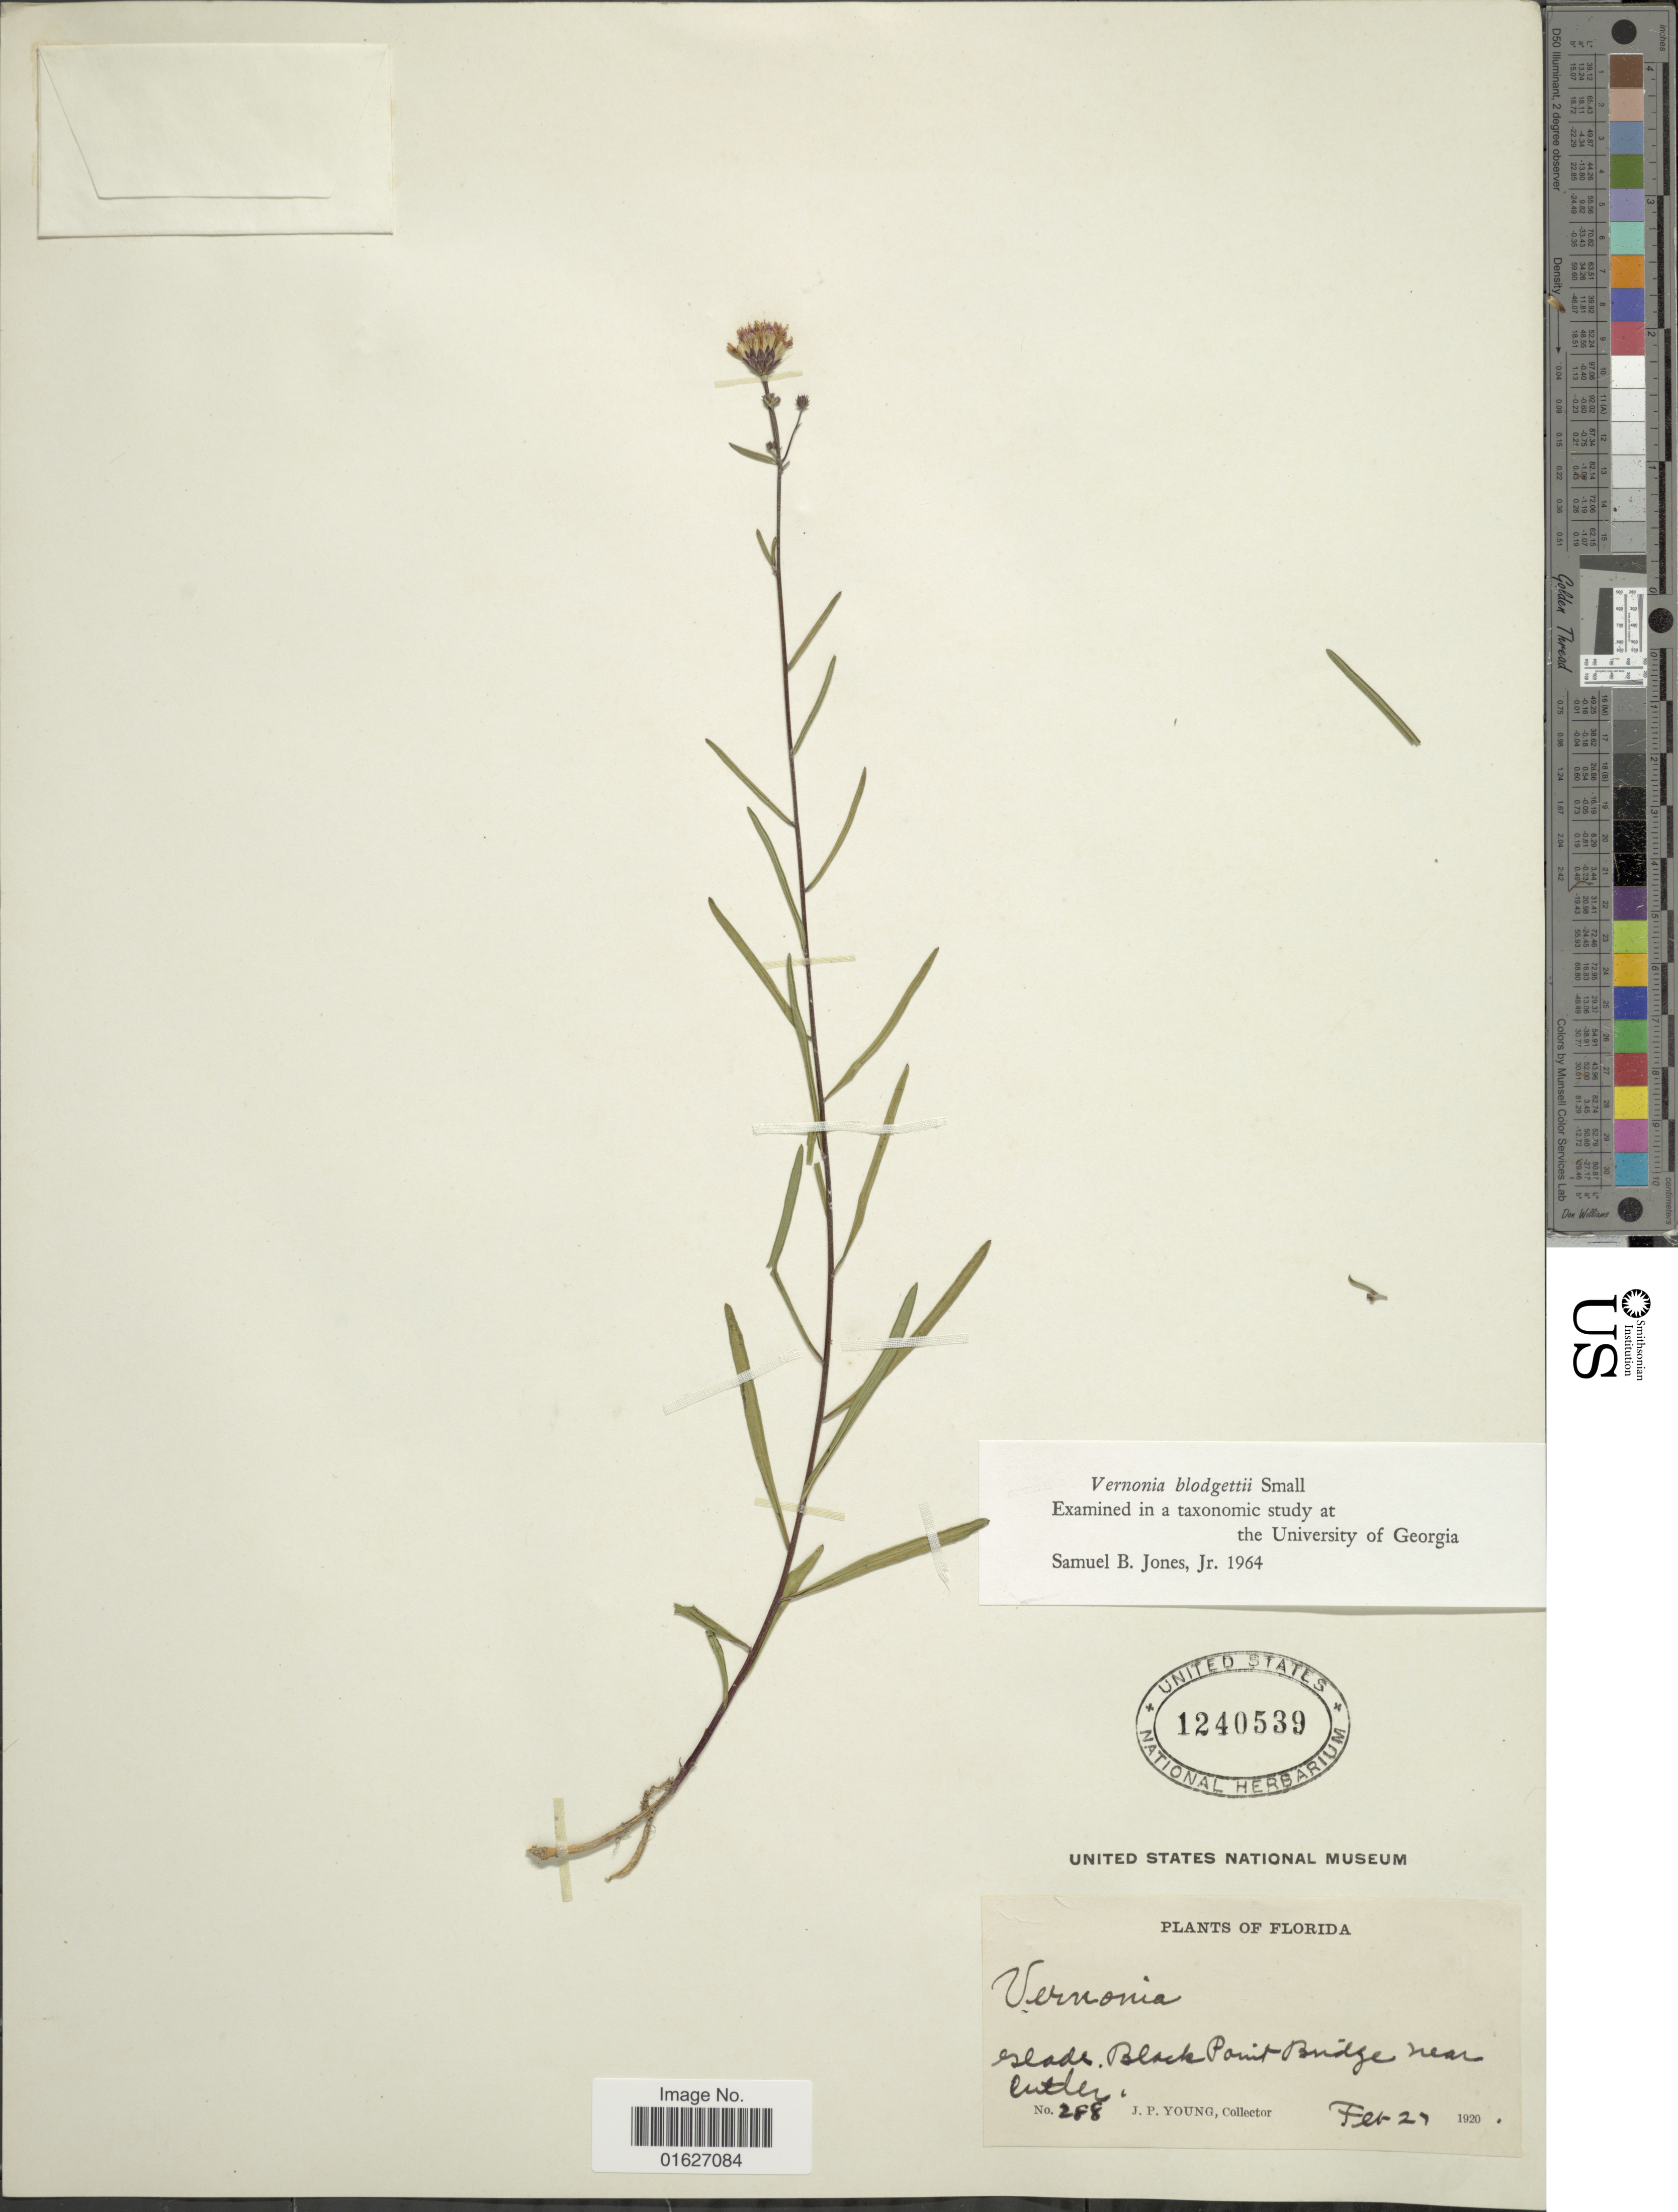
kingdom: Plantae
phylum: Tracheophyta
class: Magnoliopsida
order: Asterales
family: Asteraceae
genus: Vernonia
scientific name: Vernonia blodgettii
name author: Small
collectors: J. P. Young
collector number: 288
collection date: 1920-02-21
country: United States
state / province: Florida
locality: Glade, Black Point Bridge near Cutler.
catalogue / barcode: US 1240539